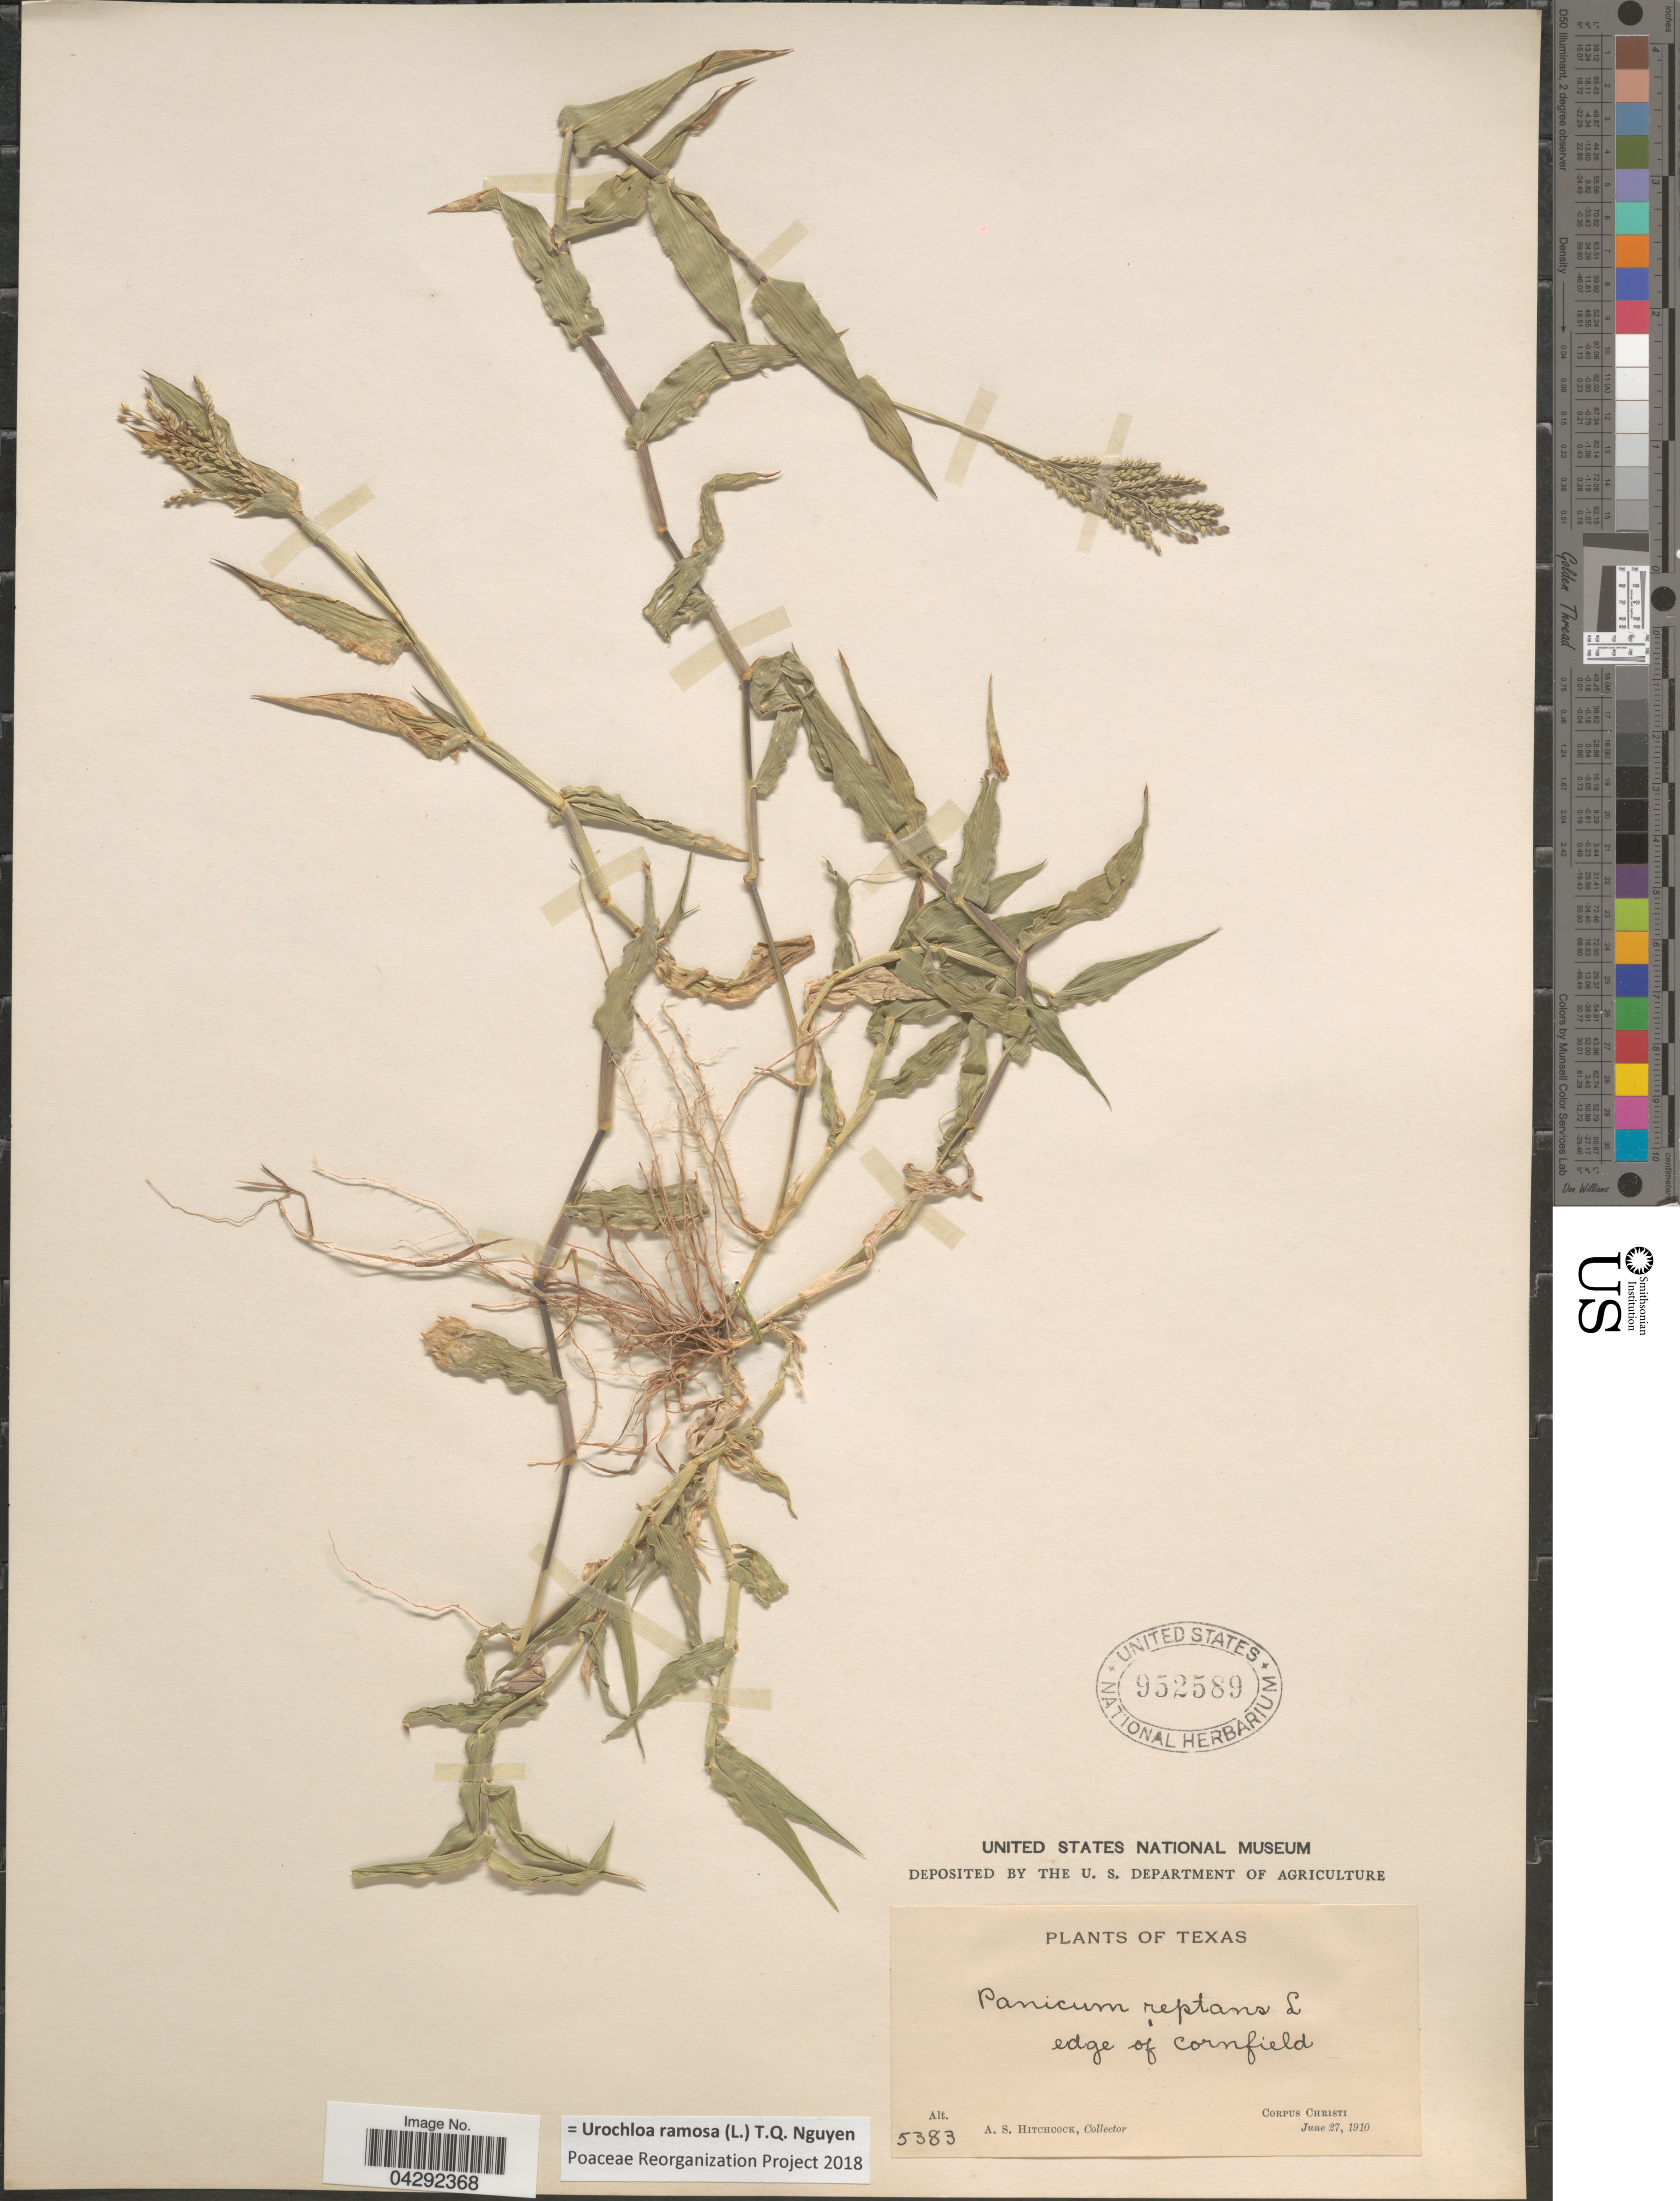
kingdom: Plantae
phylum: Tracheophyta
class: Liliopsida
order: Poales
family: Poaceae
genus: Urochloa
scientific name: Urochloa ramosa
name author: T.Q. Nguyen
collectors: A. S. Hitchcock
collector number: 5383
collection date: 1910-06-27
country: United States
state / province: Texas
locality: Edge of cornfield. Corpus Christi.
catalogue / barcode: US 952589